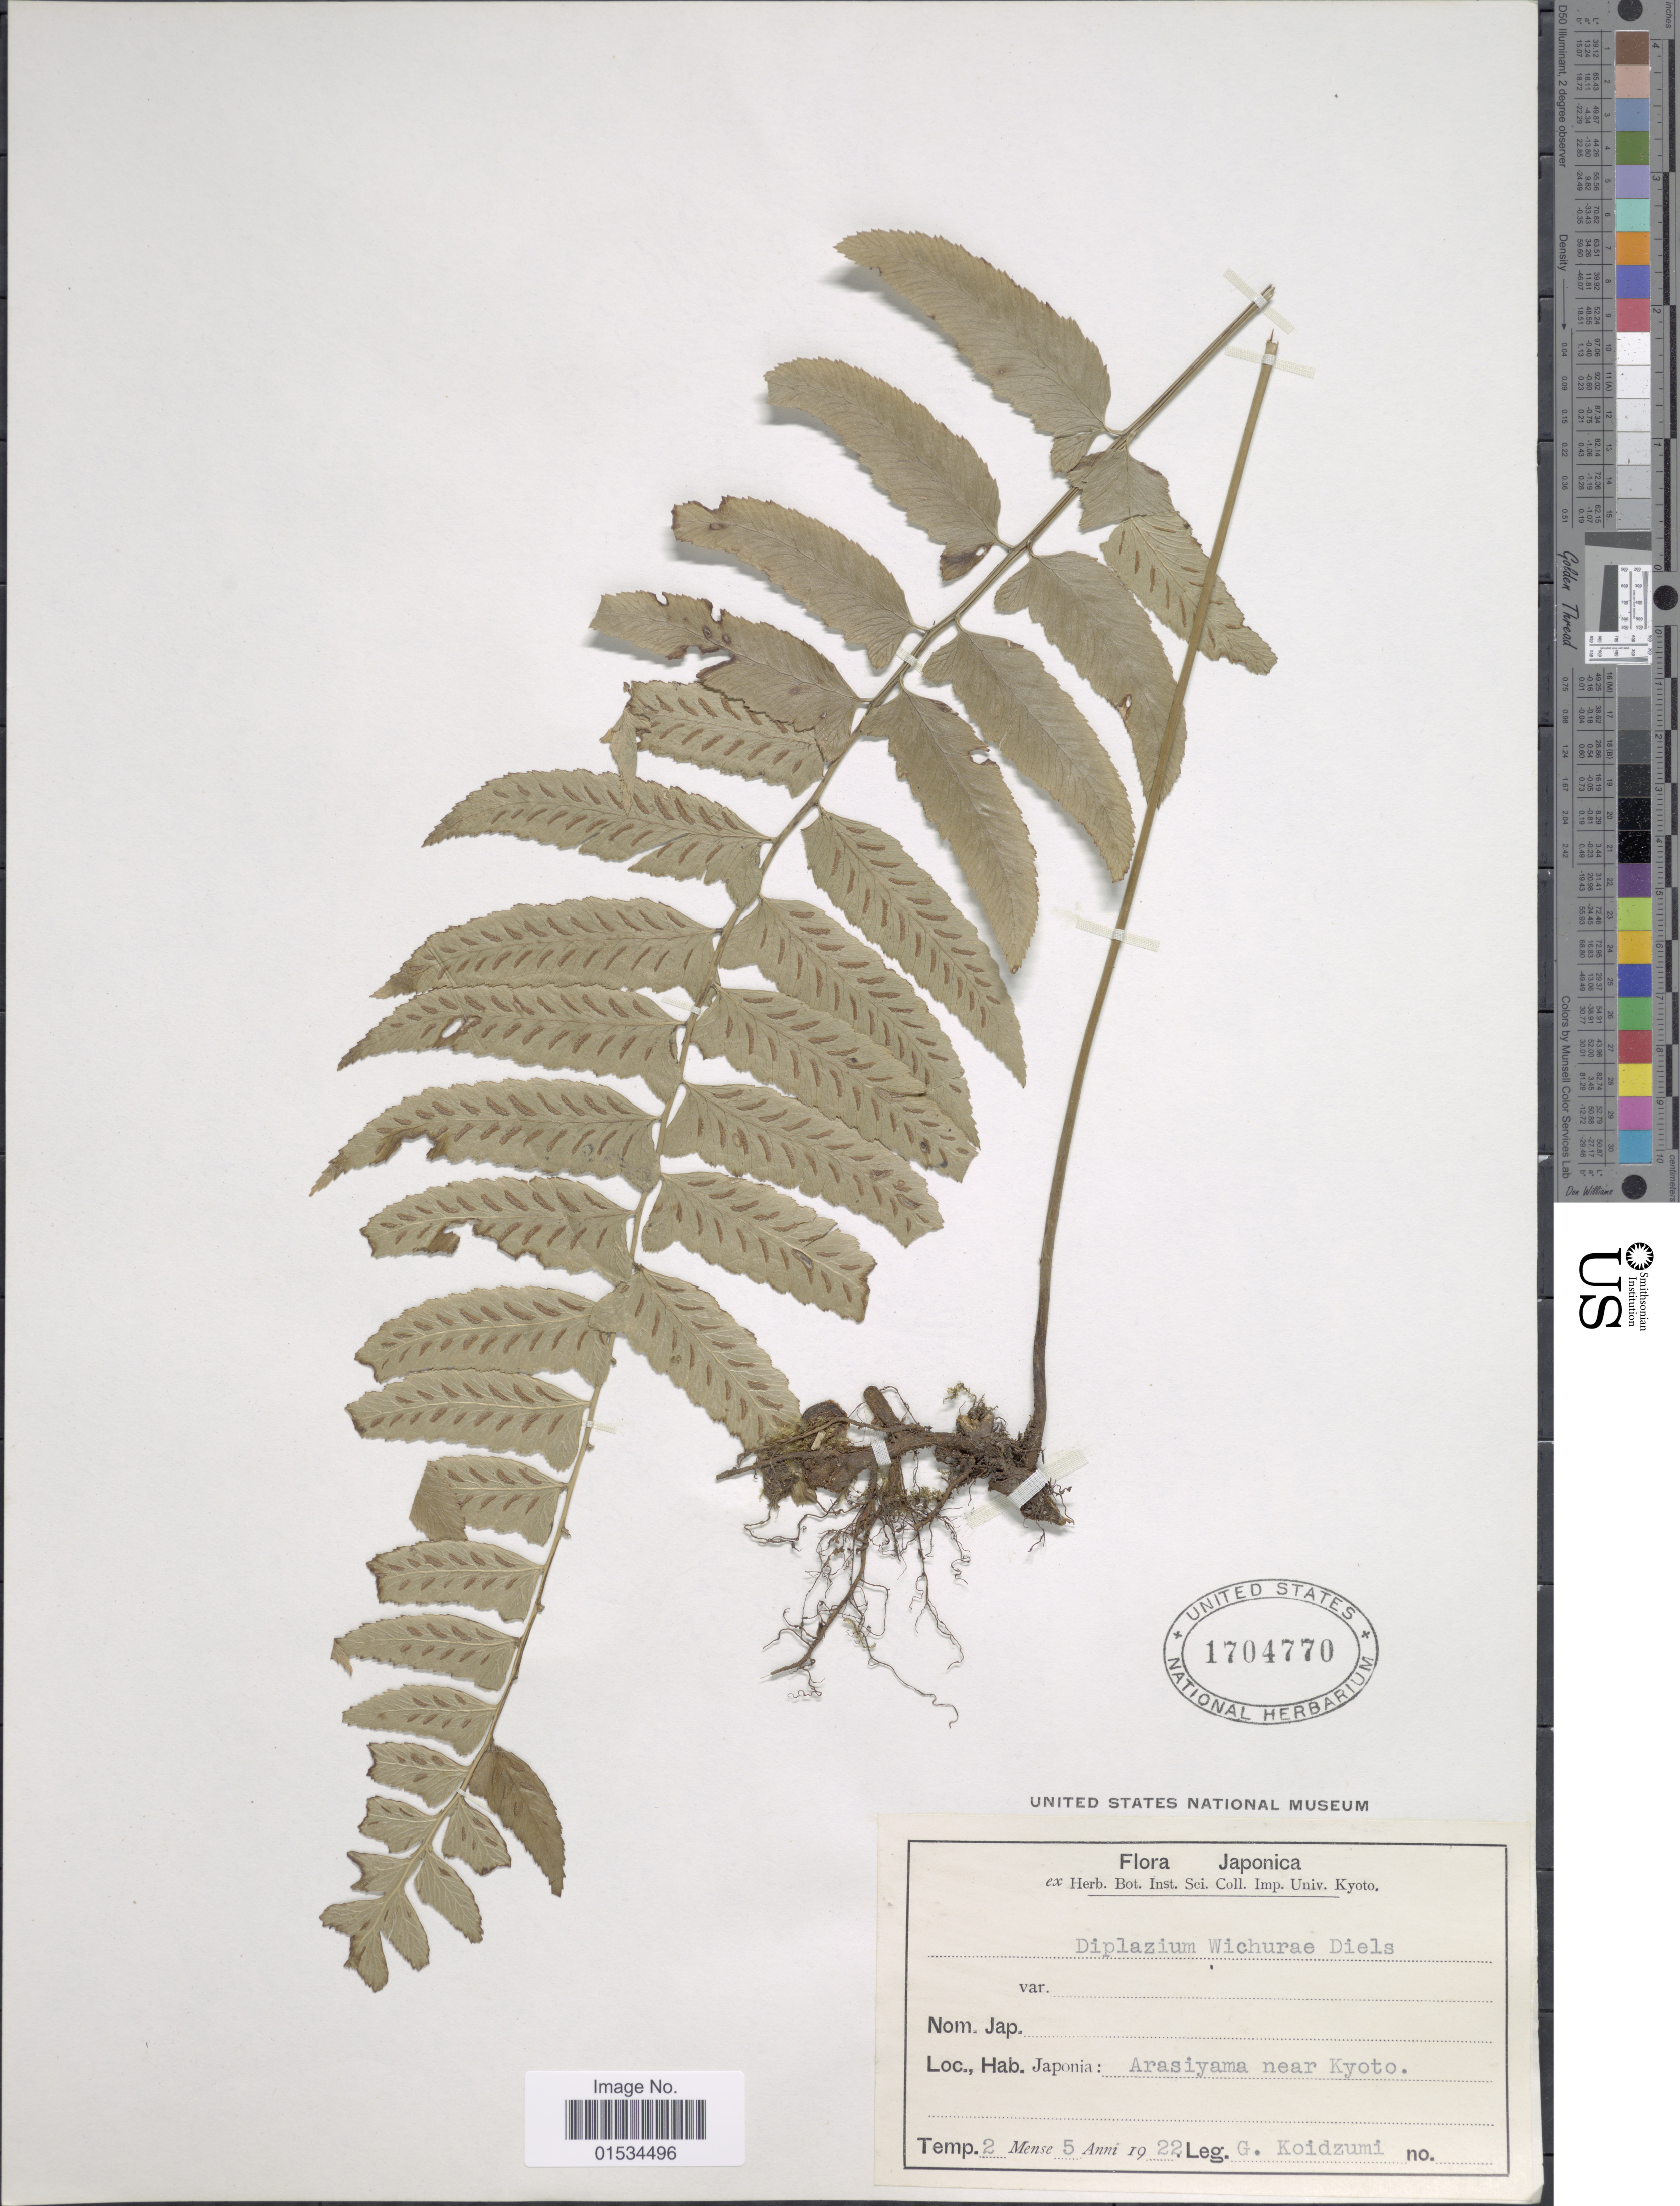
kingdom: Plantae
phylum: Tracheophyta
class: Polypodiopsida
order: Polypodiales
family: Athyriaceae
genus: Diplazium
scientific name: Diplazium wichurae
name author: (Mett.) Diels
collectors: G. Koidzumi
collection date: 1922-05-02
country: Japan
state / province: Kyoto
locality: Arasiyama near Kyoto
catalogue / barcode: US 1704770